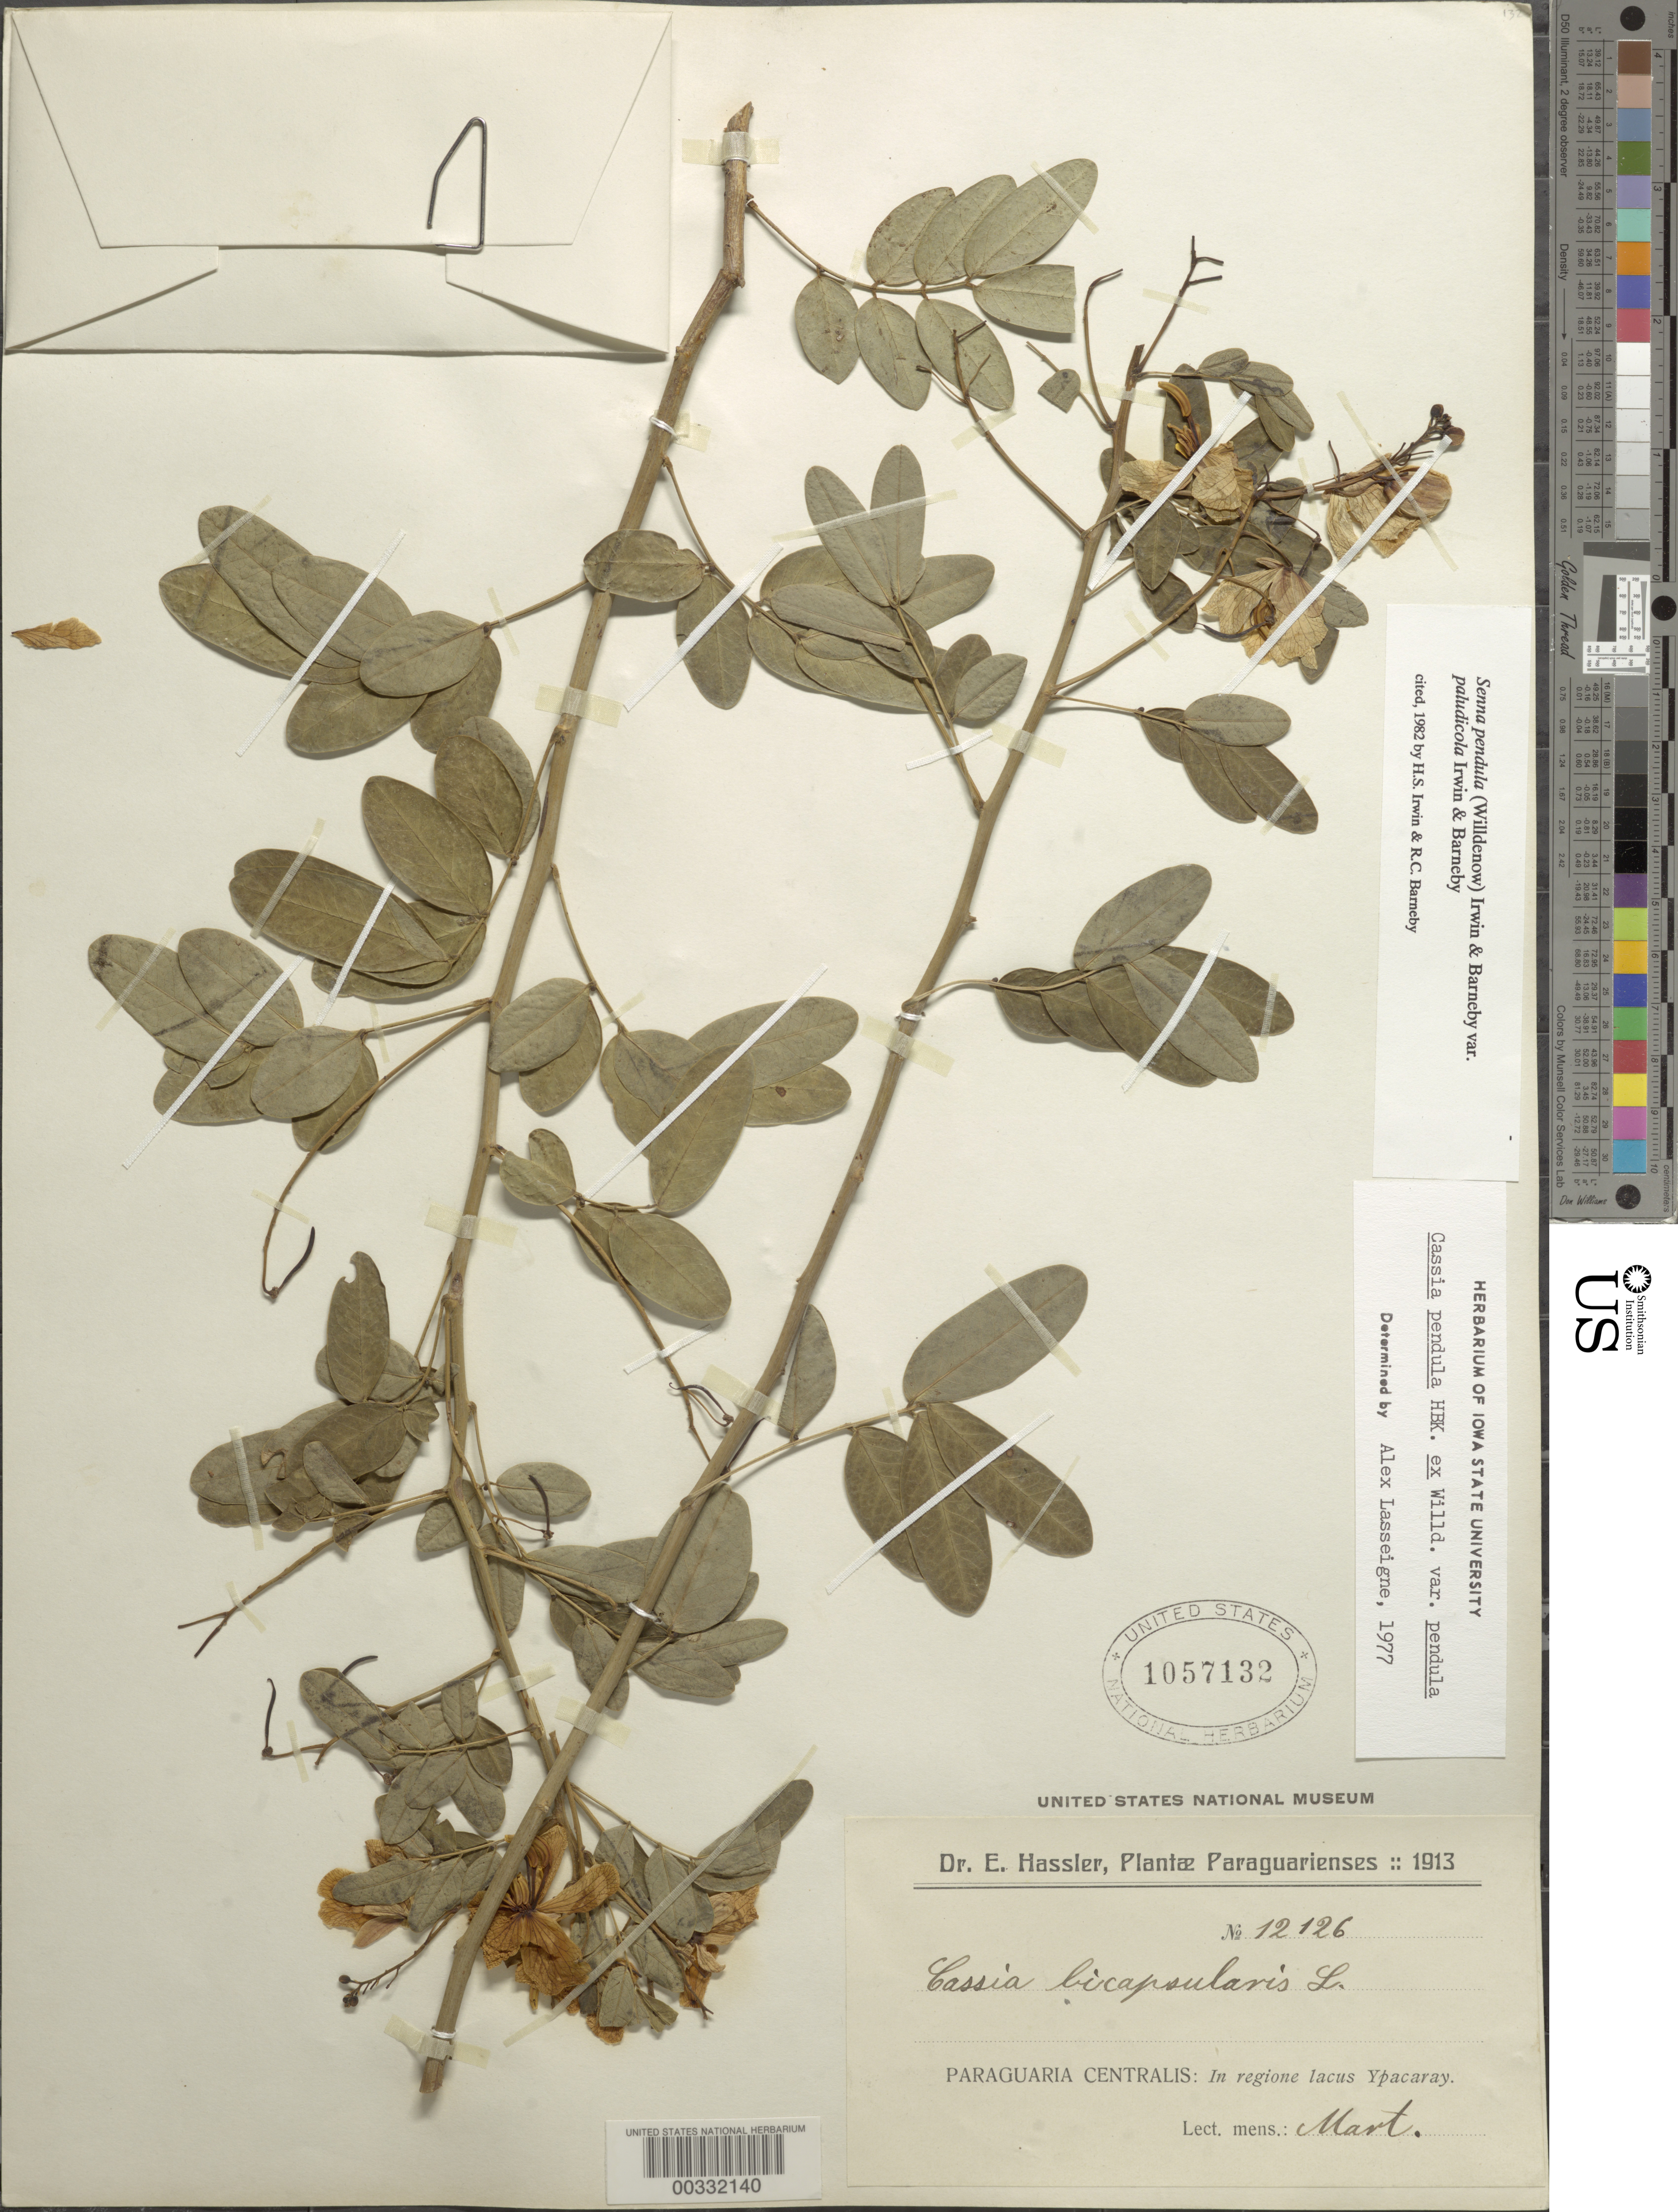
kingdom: Plantae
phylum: Tracheophyta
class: Magnoliopsida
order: Fabales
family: Fabaceae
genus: Senna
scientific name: Senna pendula var. paludicola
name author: H.S. Irwin & Barneby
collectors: E. Hassler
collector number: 12126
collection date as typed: Mar 1913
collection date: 1913-03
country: Paraguay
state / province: Central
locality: In the region of lake ypacarai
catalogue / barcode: US 1057132